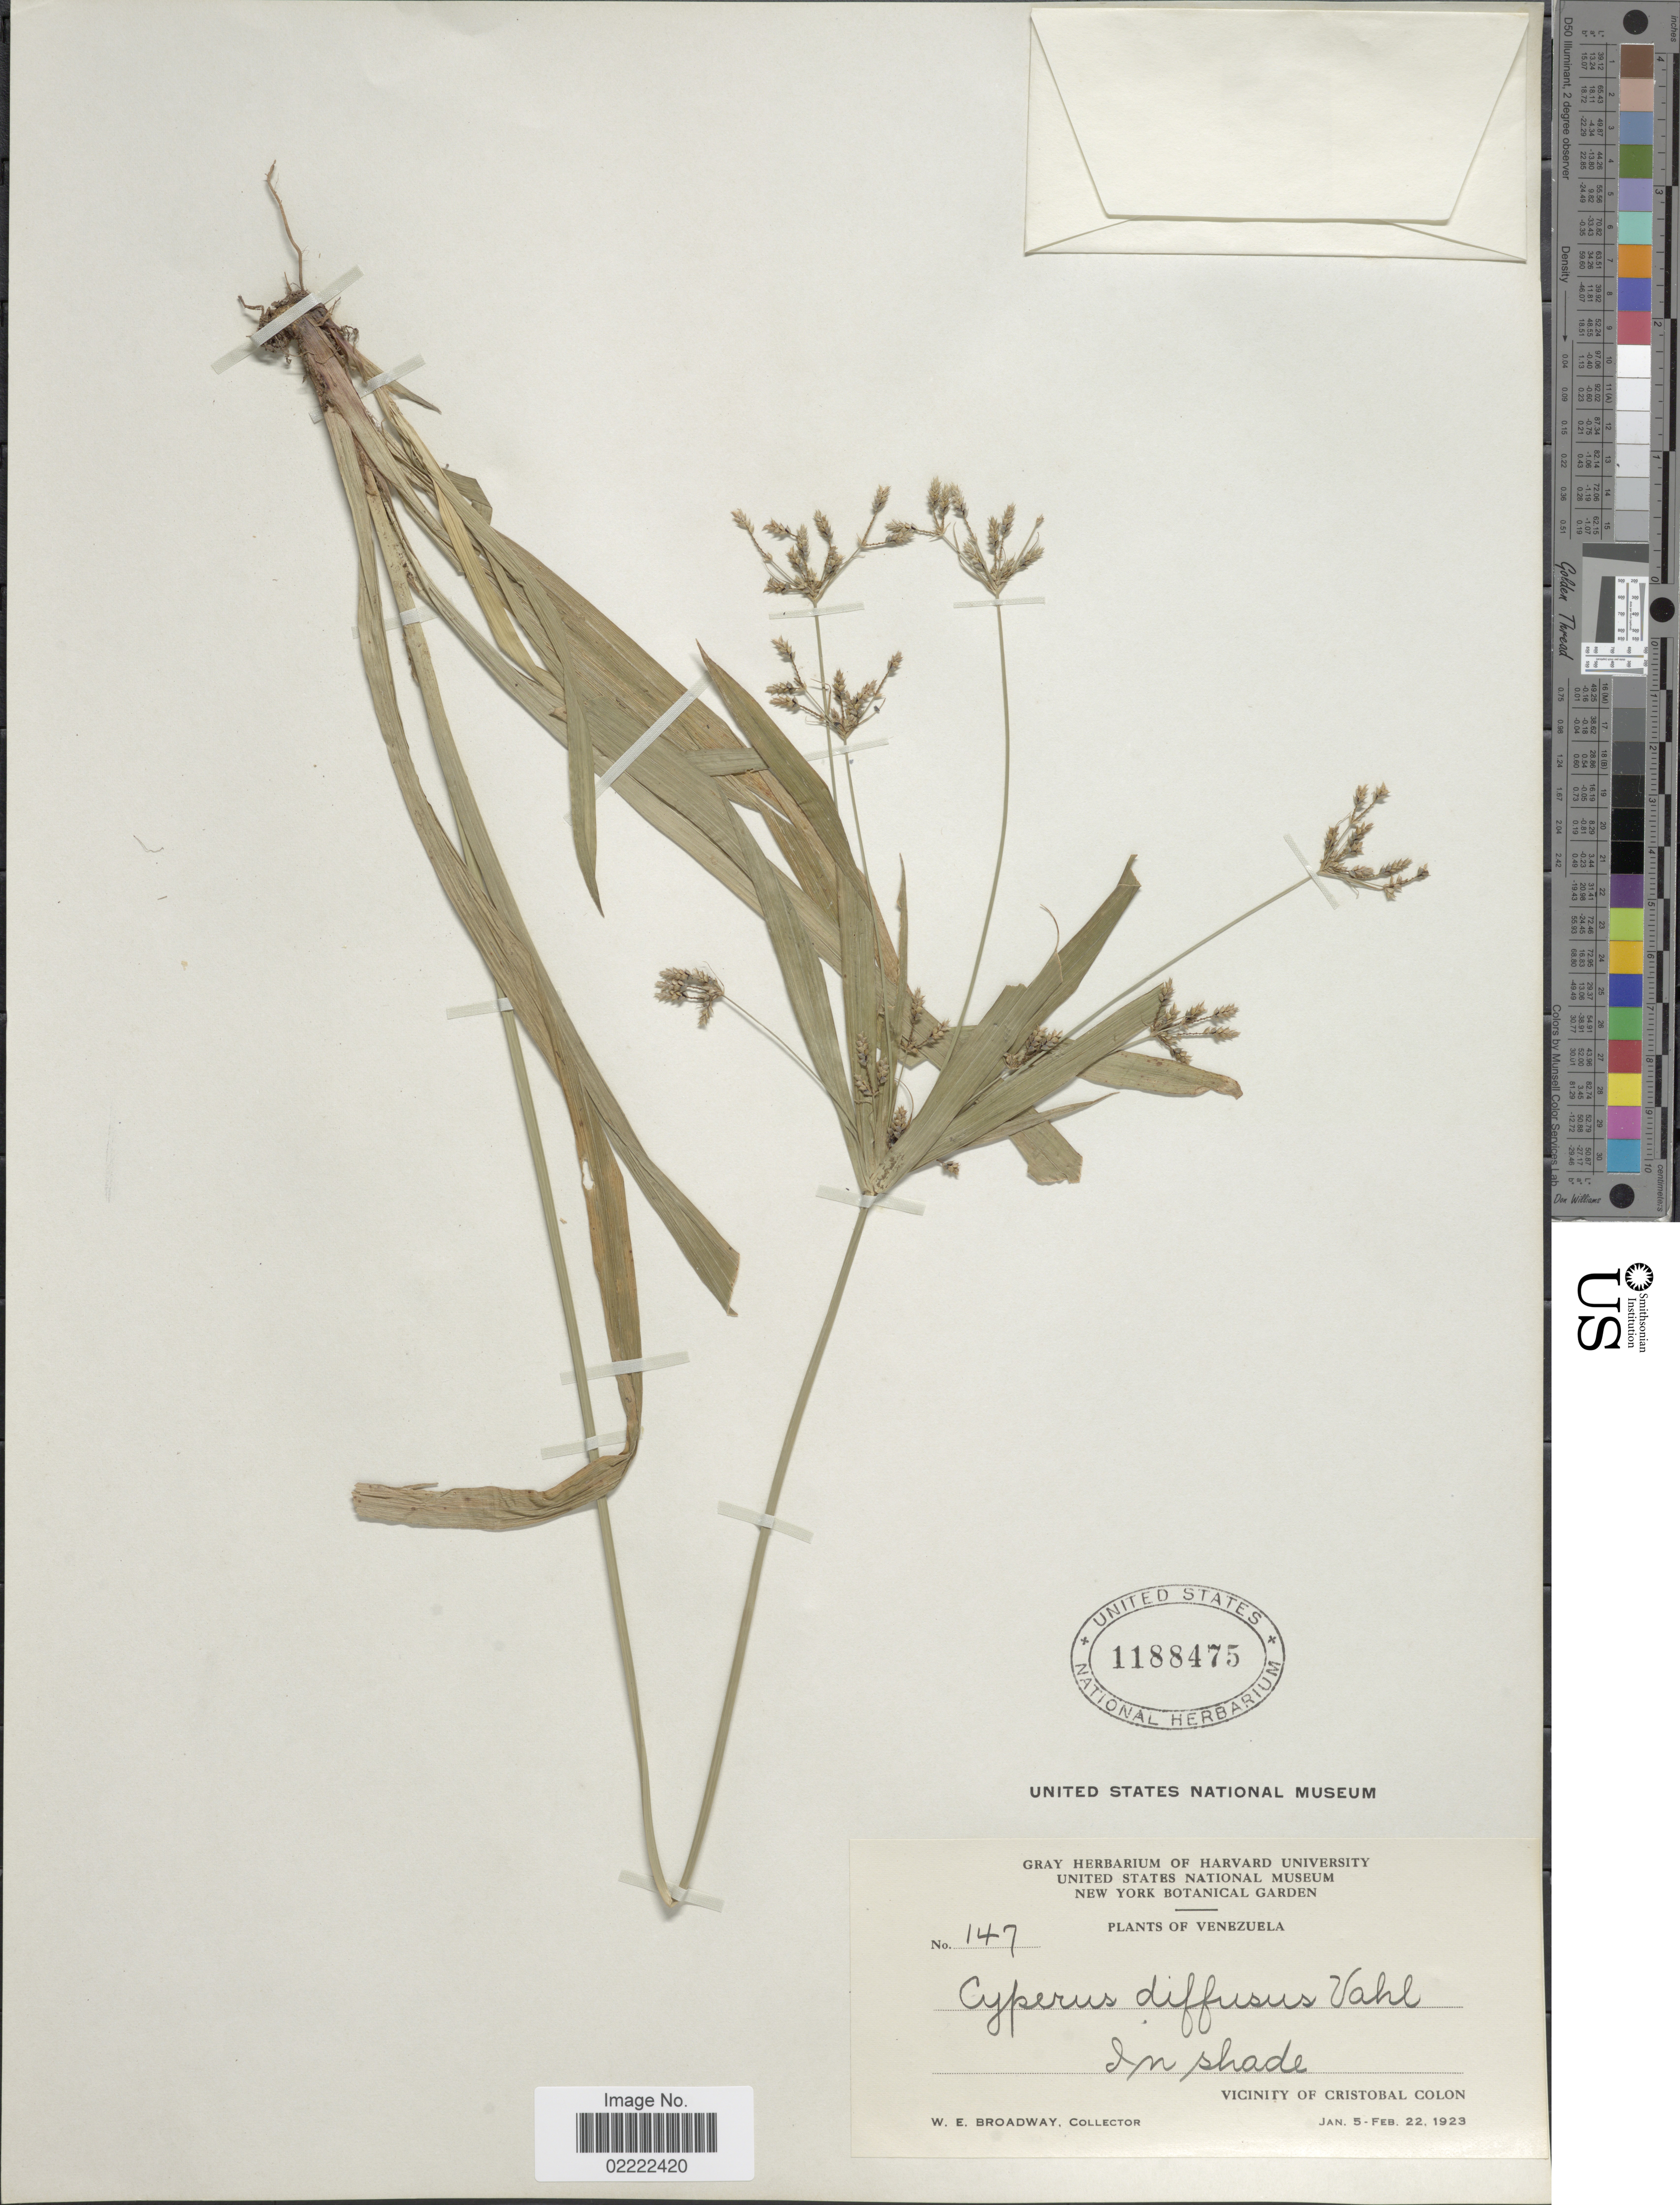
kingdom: Plantae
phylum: Tracheophyta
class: Liliopsida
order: Poales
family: Cyperaceae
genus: Cyperus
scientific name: Cyperus laxus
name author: Lam.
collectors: W. E. Broadway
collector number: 147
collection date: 1923-01-05/1923-02-22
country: Venezuela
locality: In shade. Vicinity of Cristobal Colon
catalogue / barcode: US 1188475